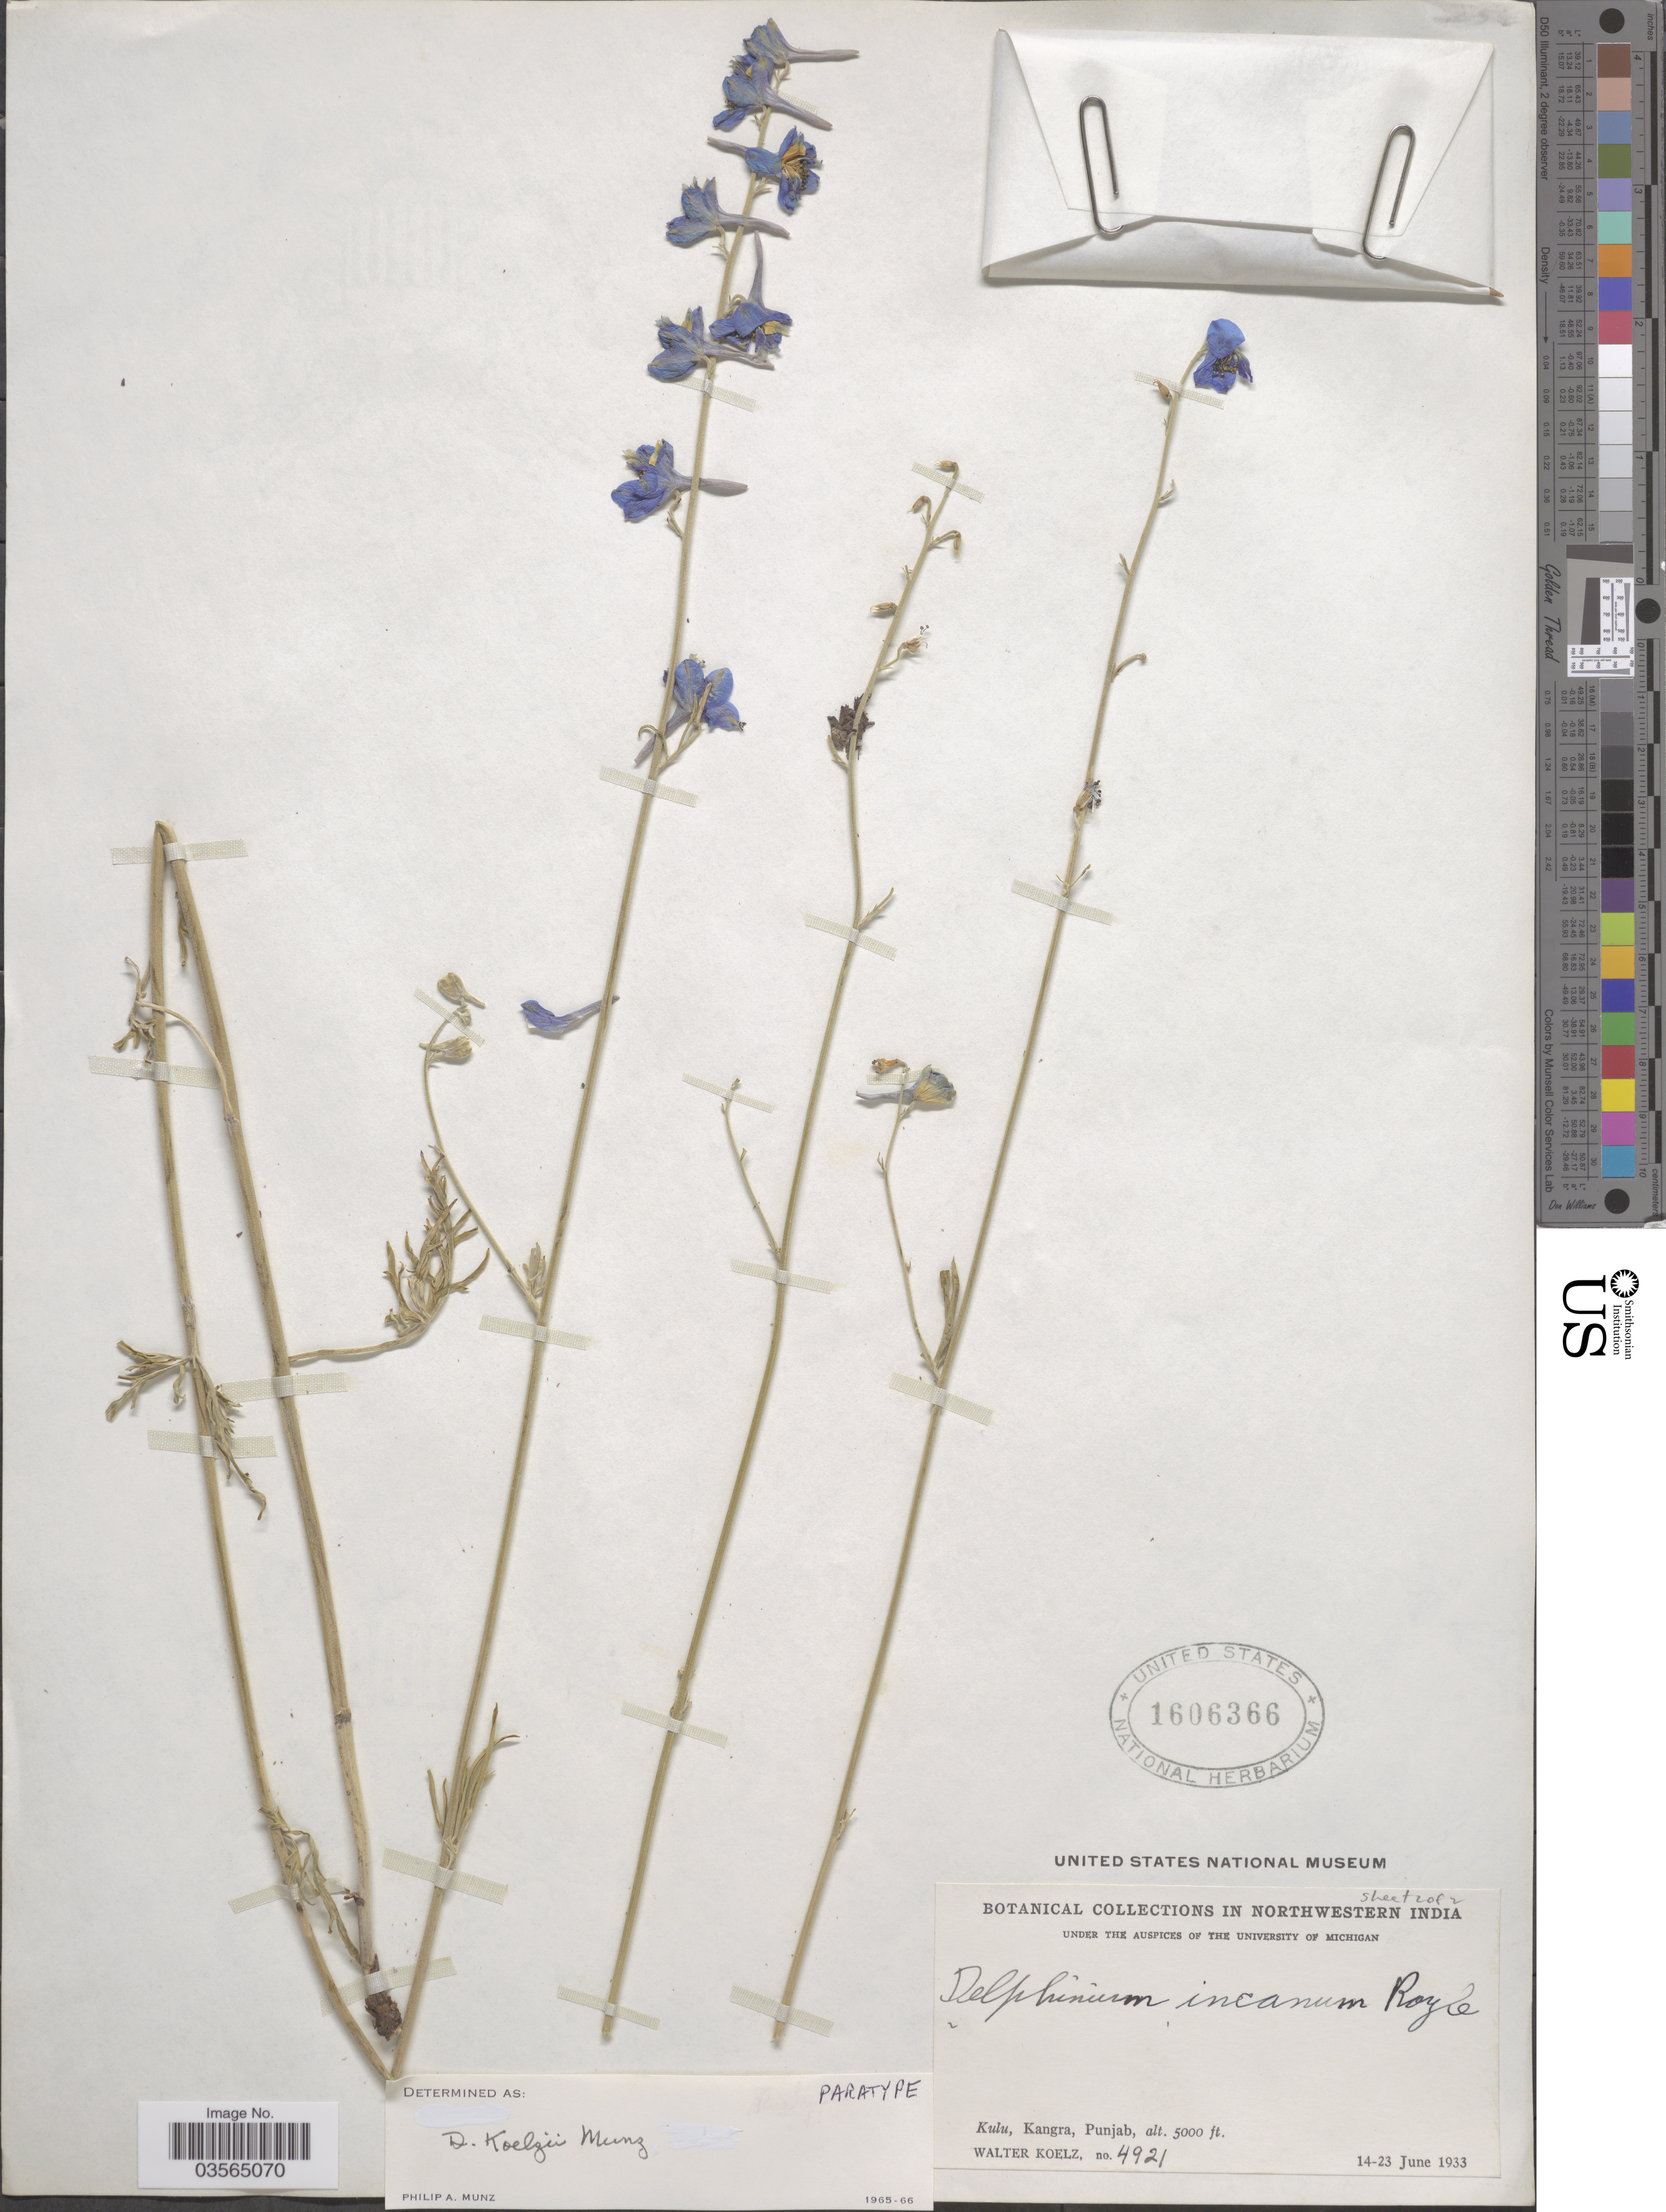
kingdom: Plantae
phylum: Tracheophyta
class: Magnoliopsida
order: Ranunculales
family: Ranunculaceae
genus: Delphinium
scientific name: Delphinium koelzii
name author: Munz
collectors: W. N. Koelz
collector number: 4921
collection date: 1933-06-14/1933-06-23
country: India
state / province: Punjab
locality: Northwestern India. Kulu, Kangra.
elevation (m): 1524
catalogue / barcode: US 1606366